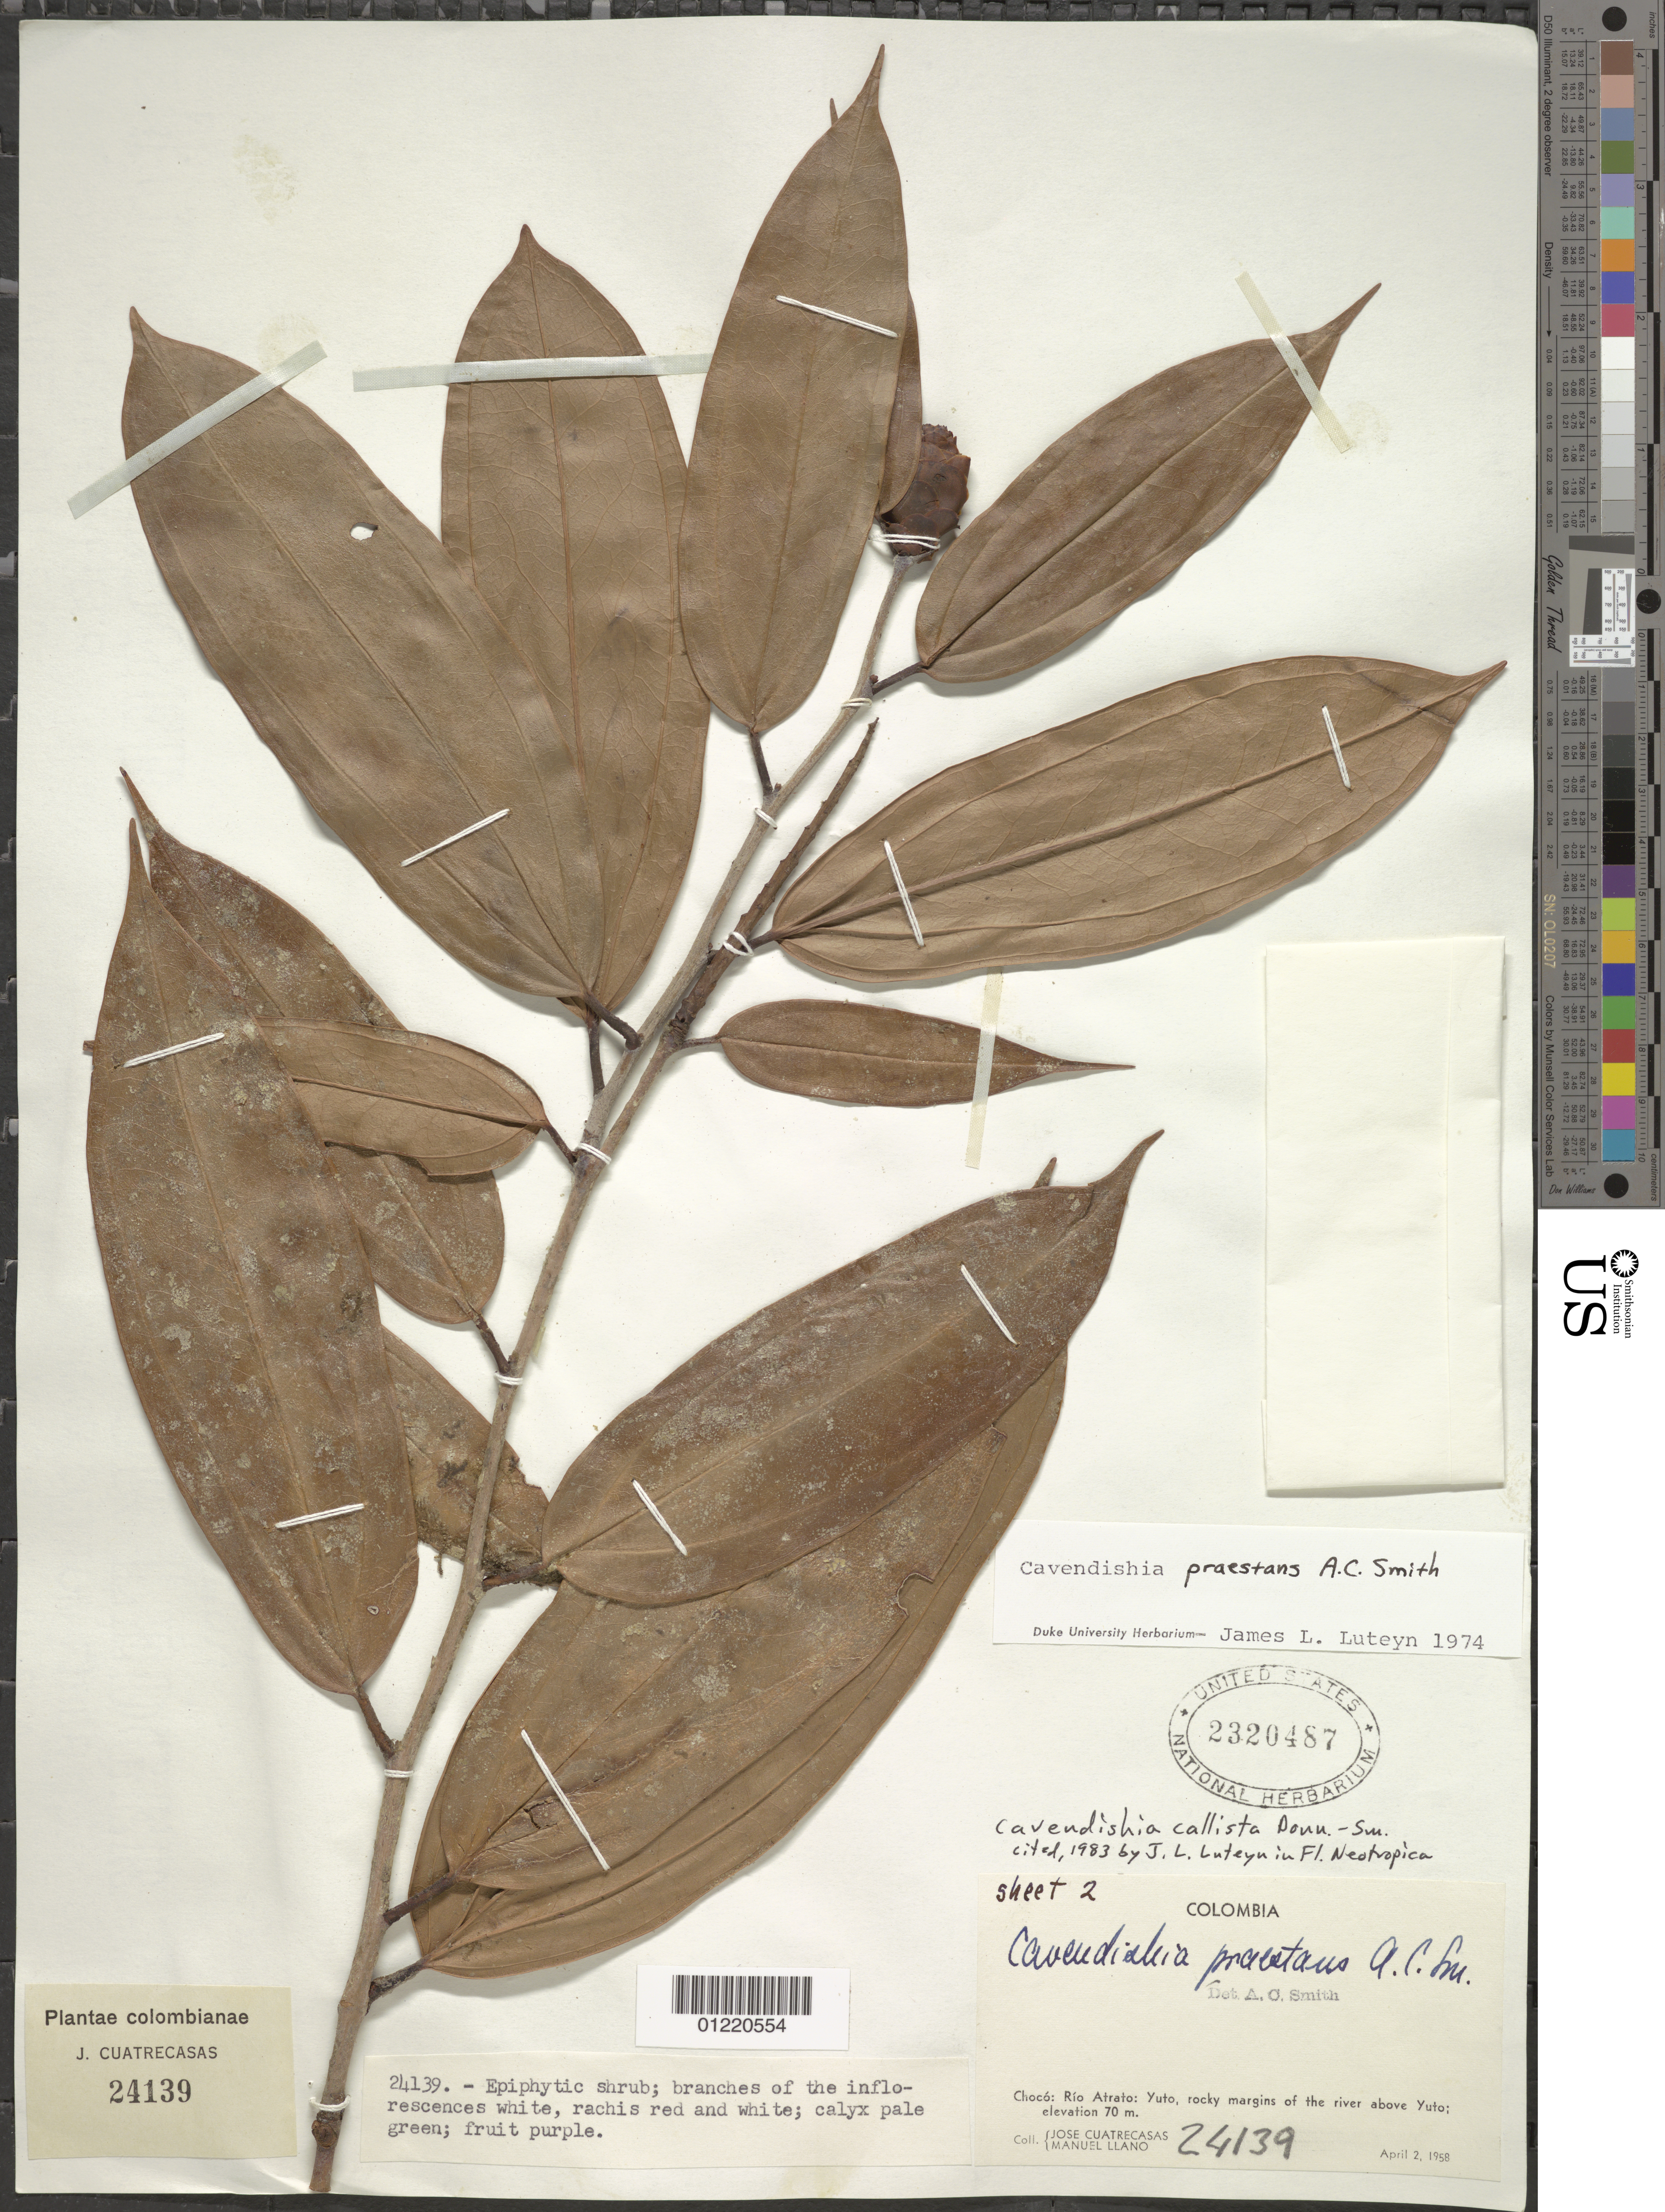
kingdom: Plantae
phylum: Tracheophyta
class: Magnoliopsida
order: Ericales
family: Ericaceae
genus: Cavendishia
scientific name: Cavendishia callista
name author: Donn. Sm.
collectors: J. Cuatrecasas & M. Llano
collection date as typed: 02 Apr 1958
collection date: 1958-04-02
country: Colombia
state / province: Chocó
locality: Rio Atrato: Yuto, rocky margins of river above Yuto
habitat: along river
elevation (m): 70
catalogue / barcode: US 2320487